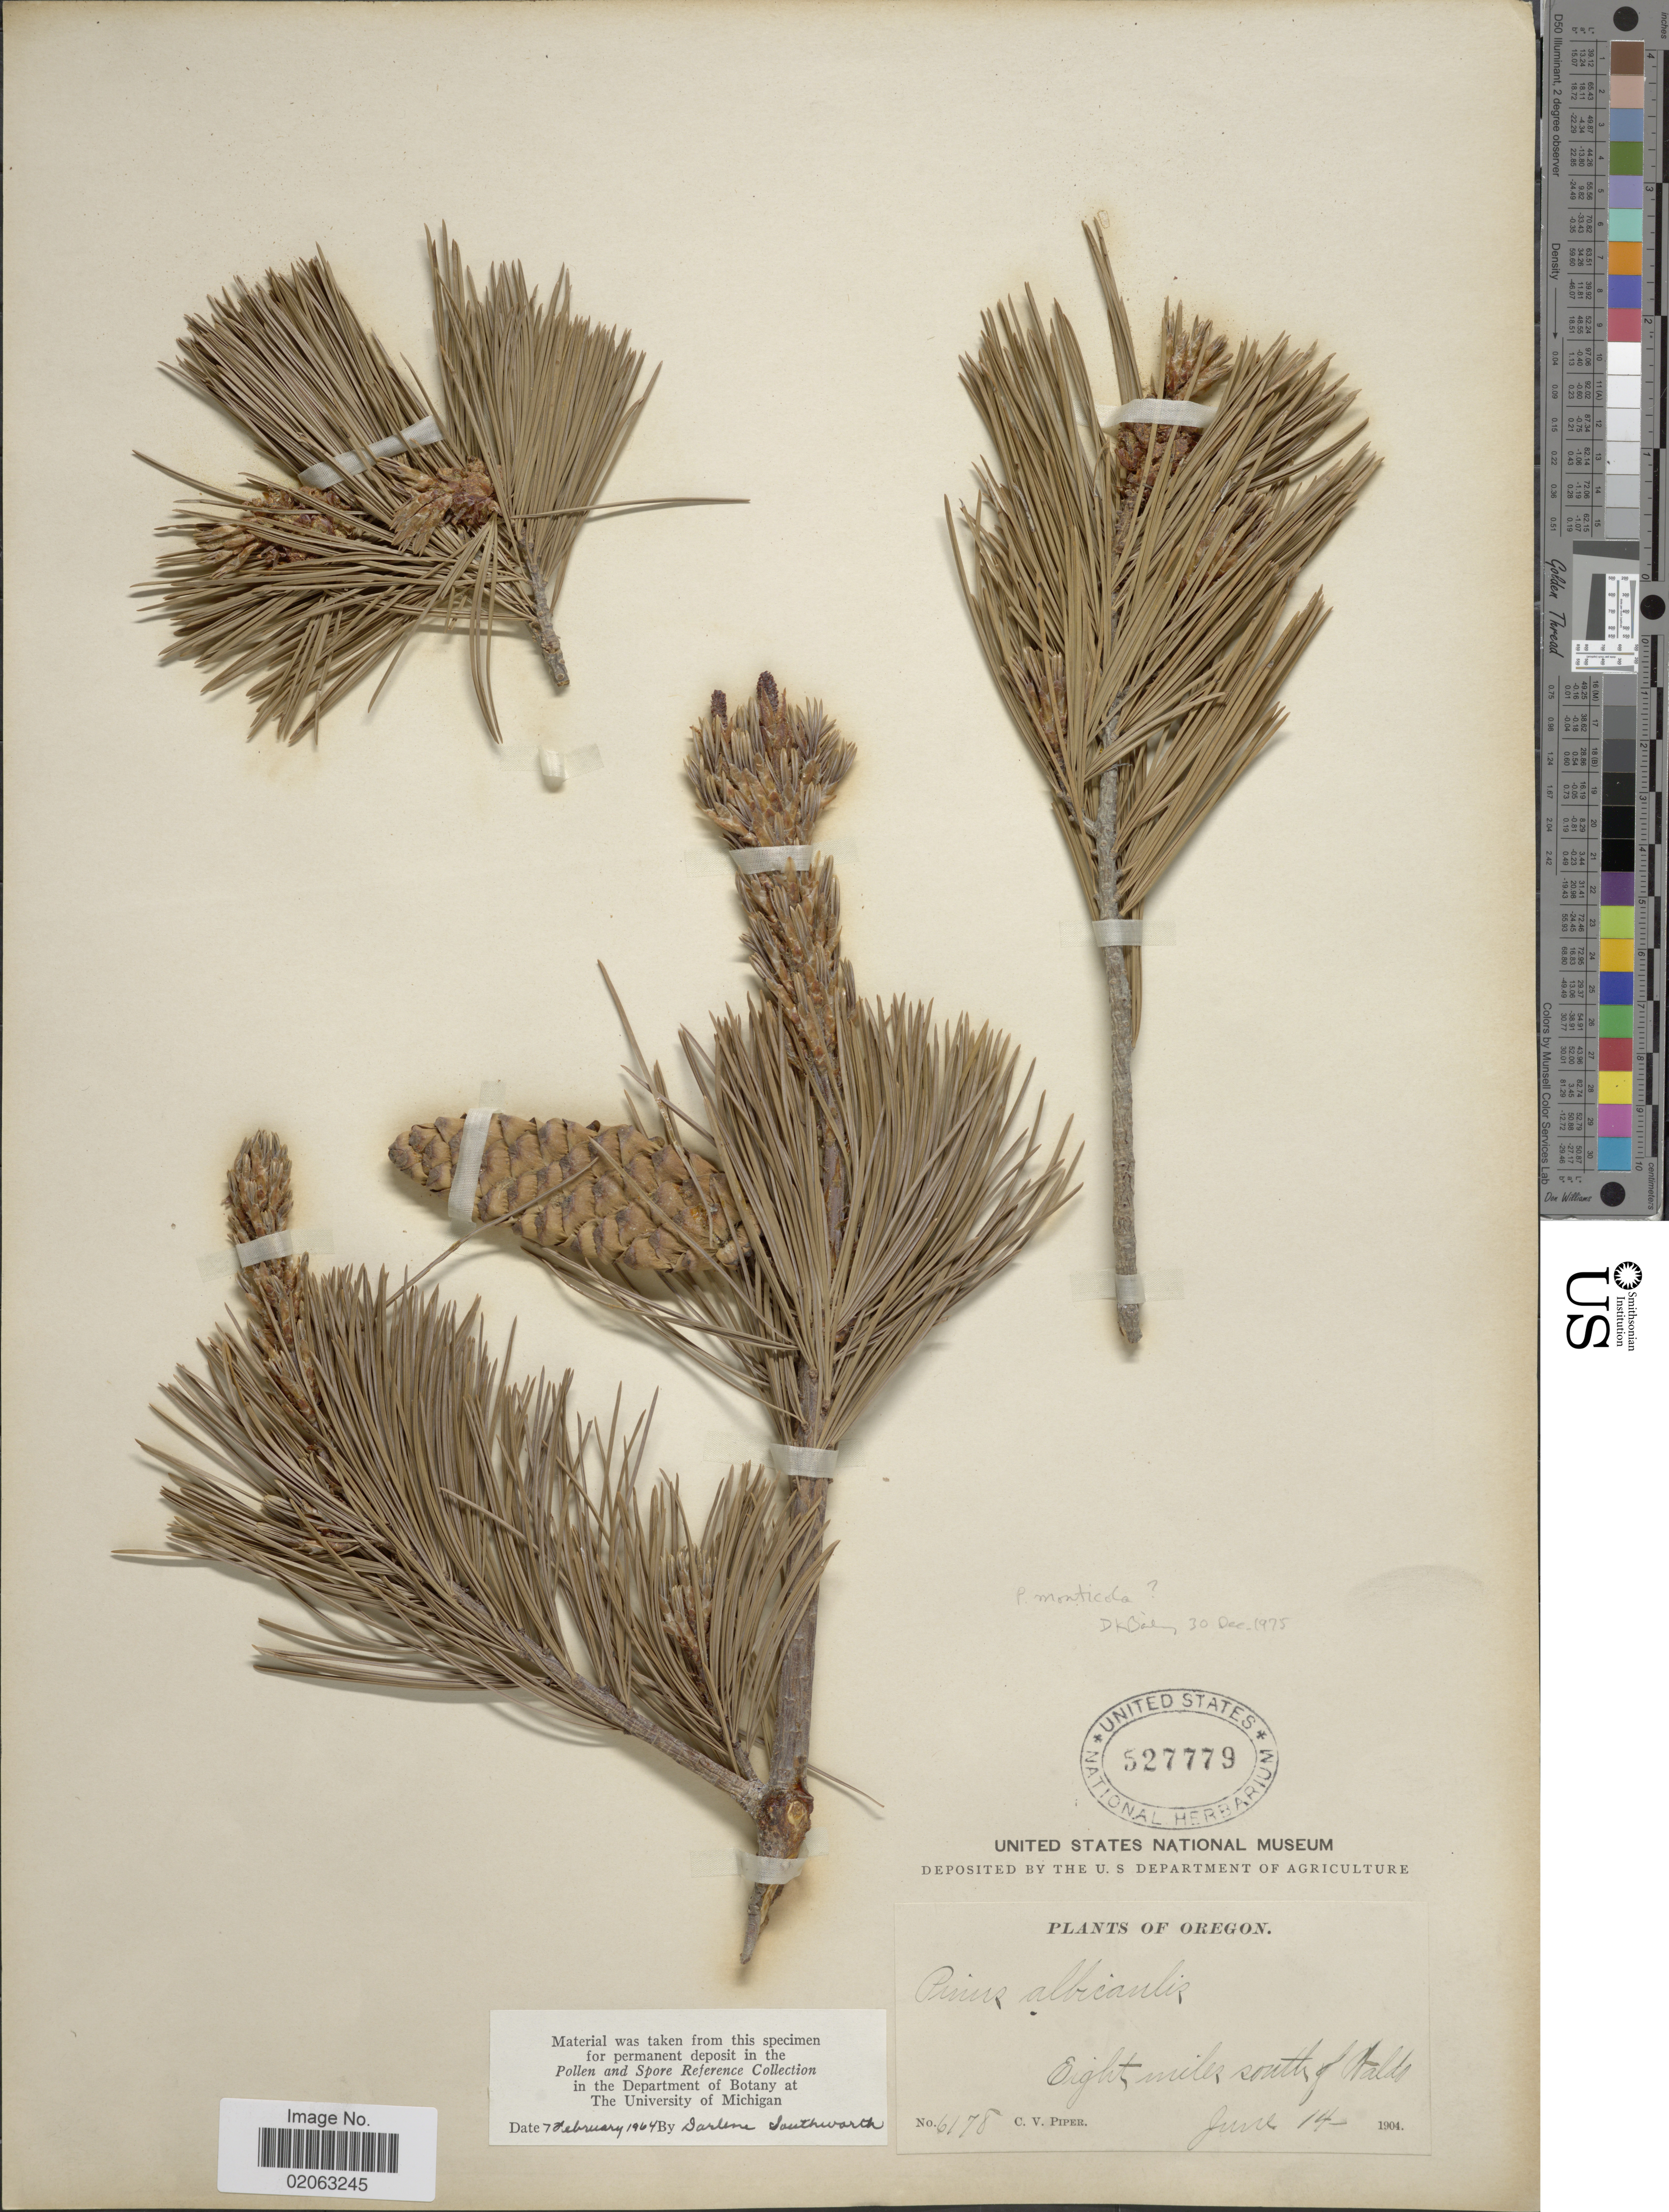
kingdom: Plantae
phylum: Tracheophyta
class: Pinopsida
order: Pinales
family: Pinaceae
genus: Pinus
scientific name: Pinus albicaulis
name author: Engelm.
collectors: C. V. Piper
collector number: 6178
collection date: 1904-06-14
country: United States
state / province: Oregon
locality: Eight miles south of Waldo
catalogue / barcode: US 527779